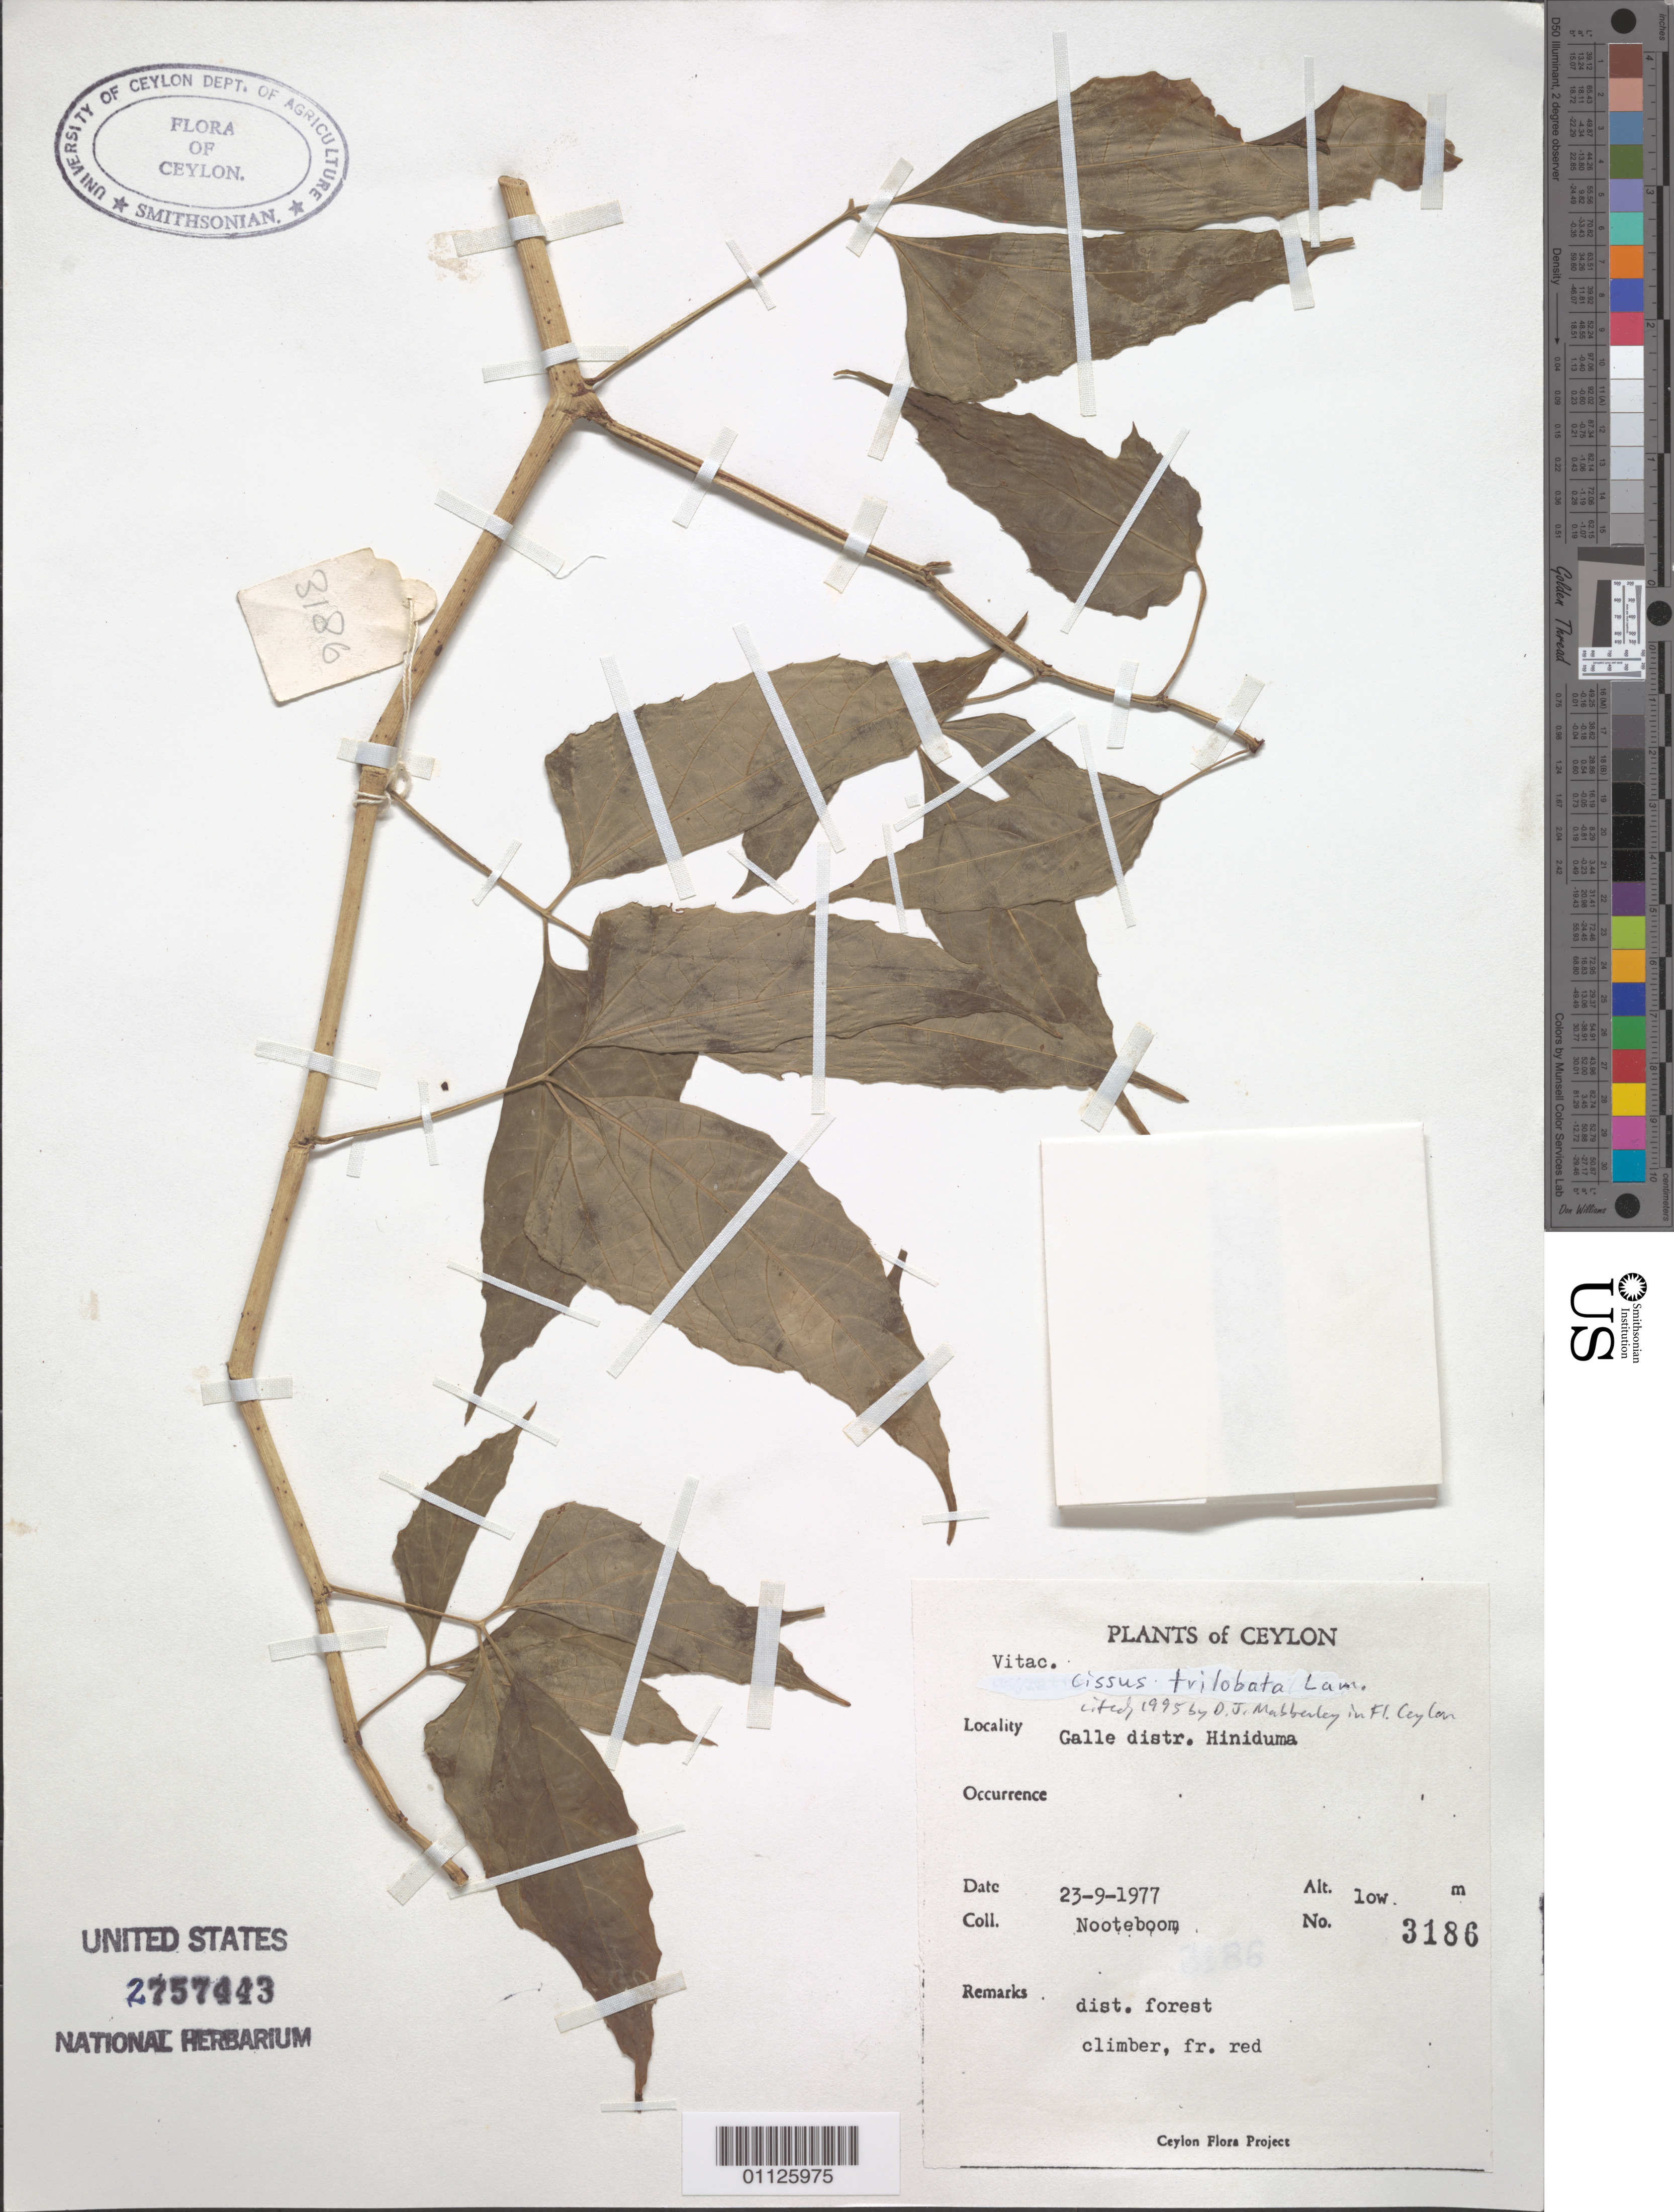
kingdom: Plantae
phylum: Tracheophyta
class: Magnoliopsida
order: Vitales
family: Vitaceae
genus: Cissus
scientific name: Cissus trilobata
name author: Lam.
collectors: H. P. Nooteboom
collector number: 3186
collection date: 1977-09-23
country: Sri Lanka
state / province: Southern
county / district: Galle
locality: Hiniduma.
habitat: Dist.forest. Climber.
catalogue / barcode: US 2757443